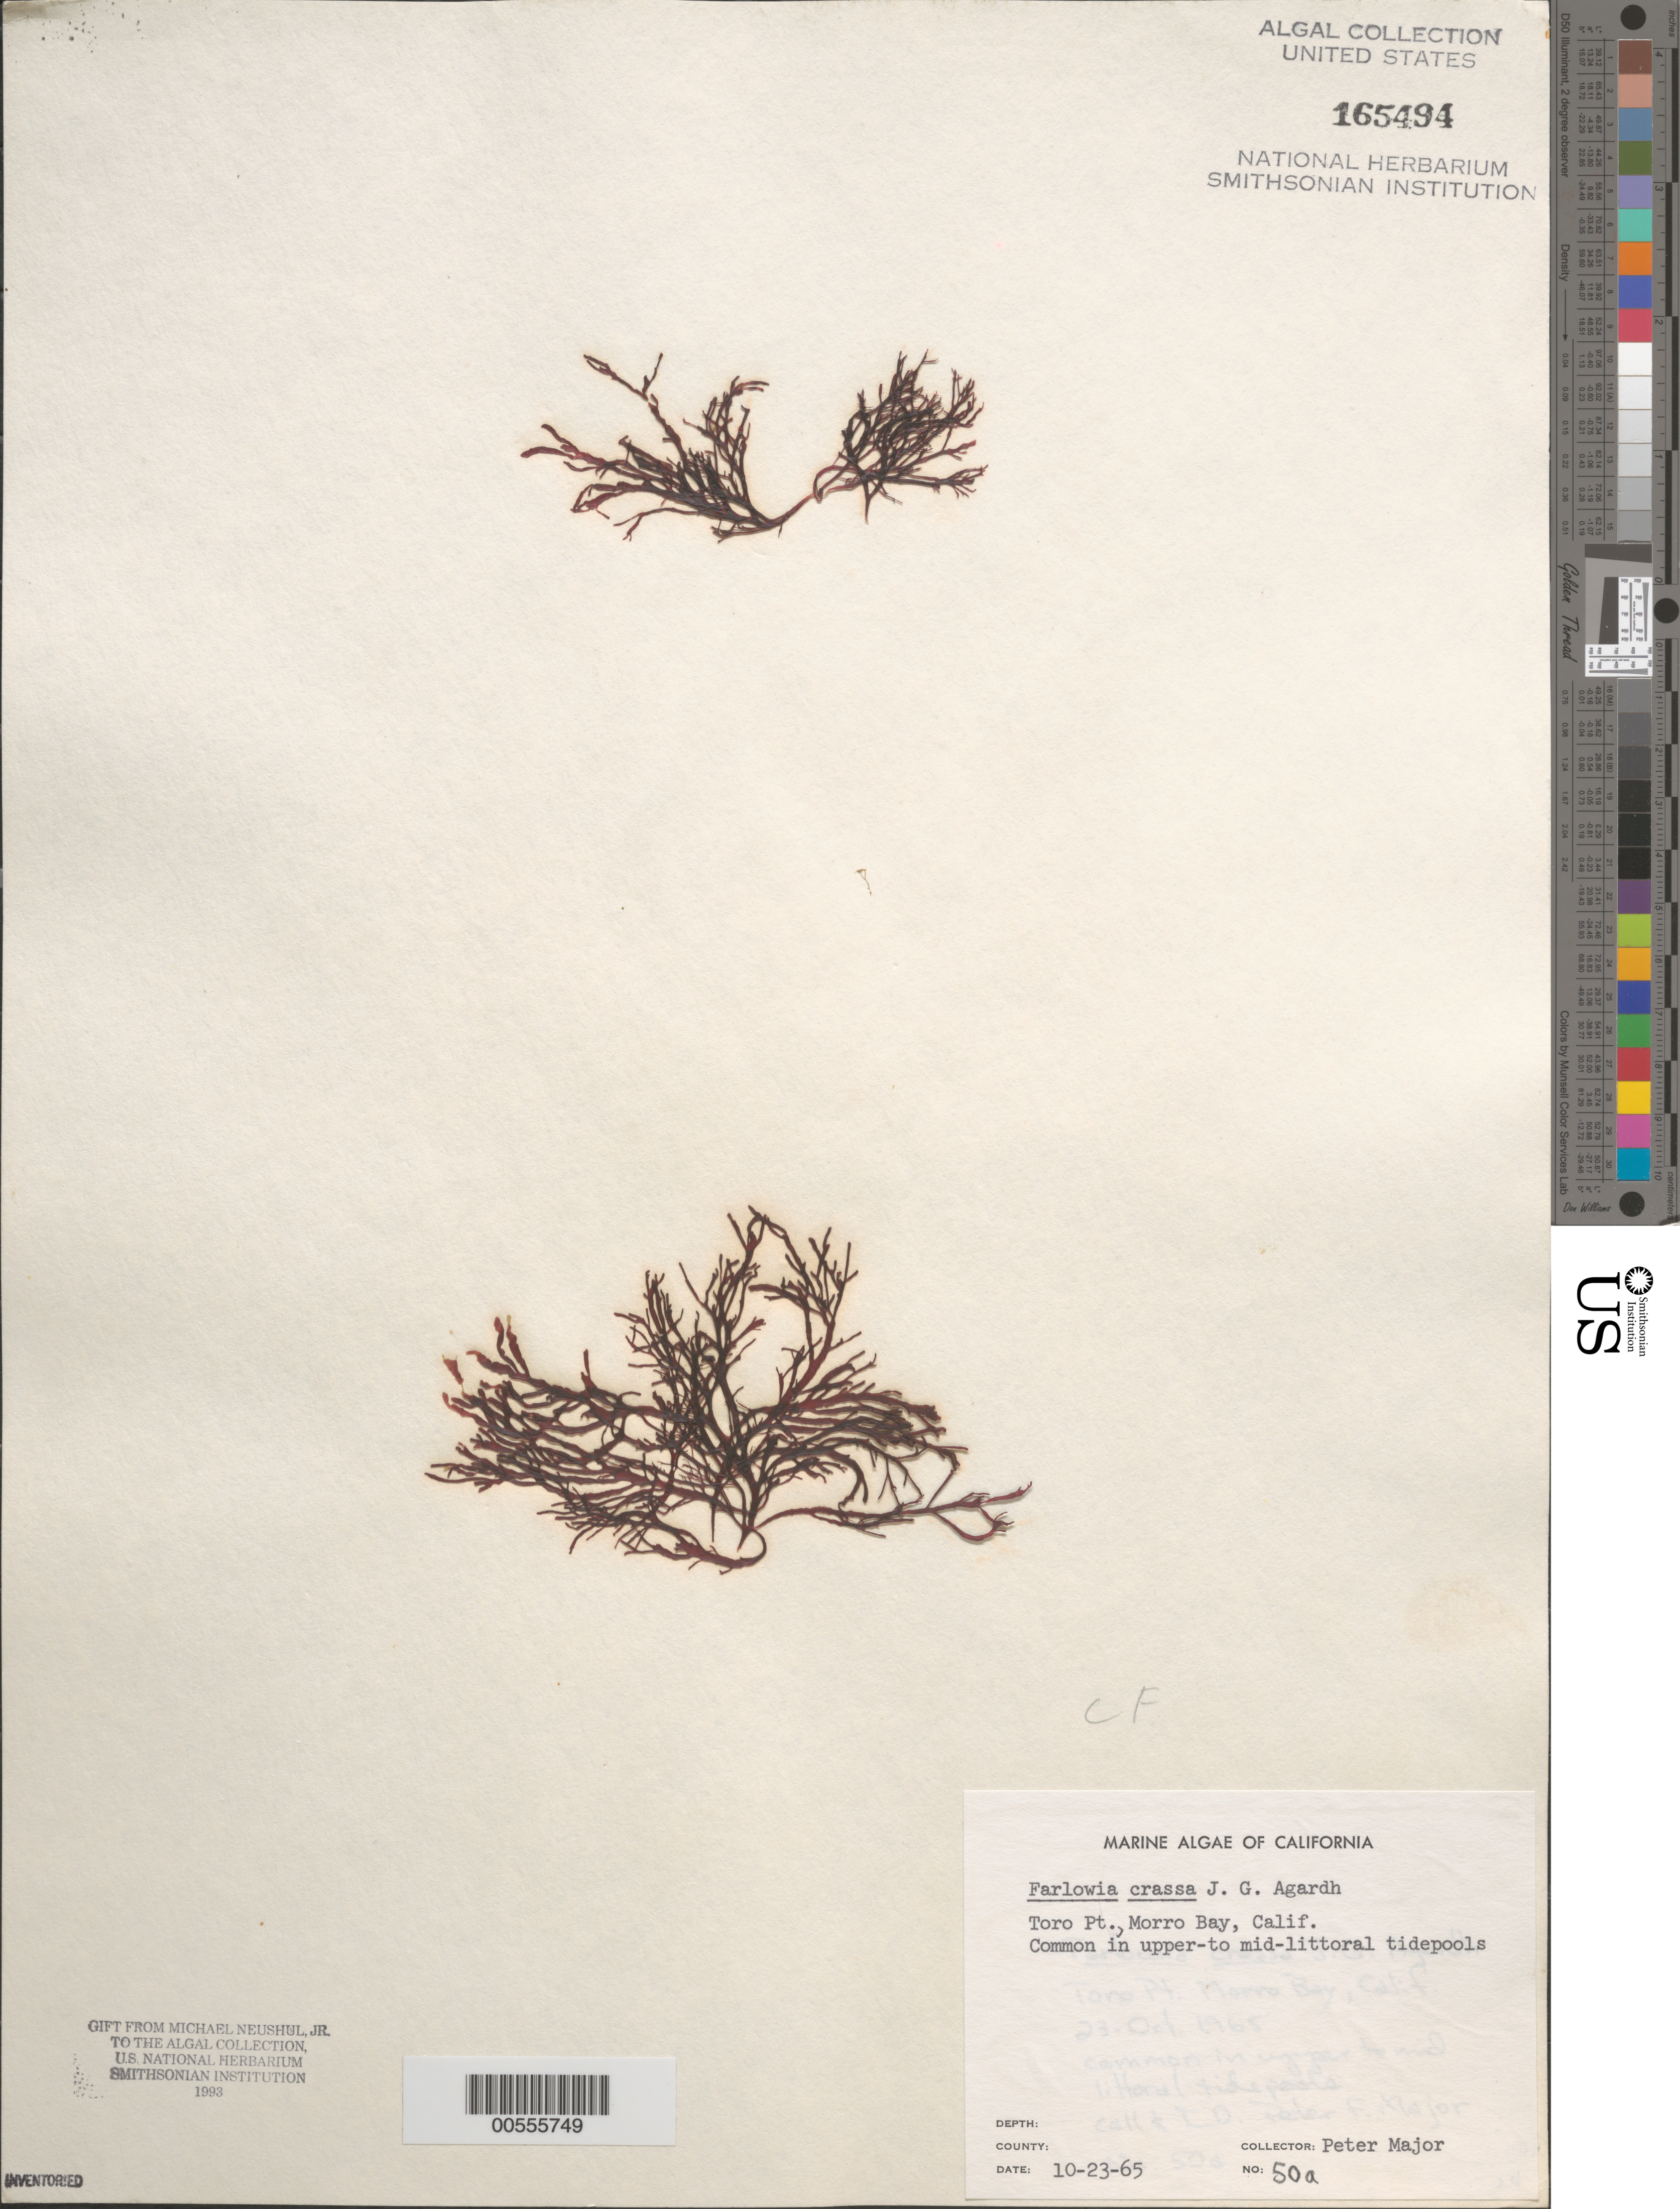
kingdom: Plantae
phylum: Rhodophyta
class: Florideophyceae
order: Gigartinales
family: Dumontiaceae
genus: Farlowia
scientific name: Farlowia mollis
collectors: P. Major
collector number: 50a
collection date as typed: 23 Oct 1965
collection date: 1965-10-23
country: United States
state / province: California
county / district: San Luis Obispo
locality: Toro Point, Morro Bay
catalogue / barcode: US 165494